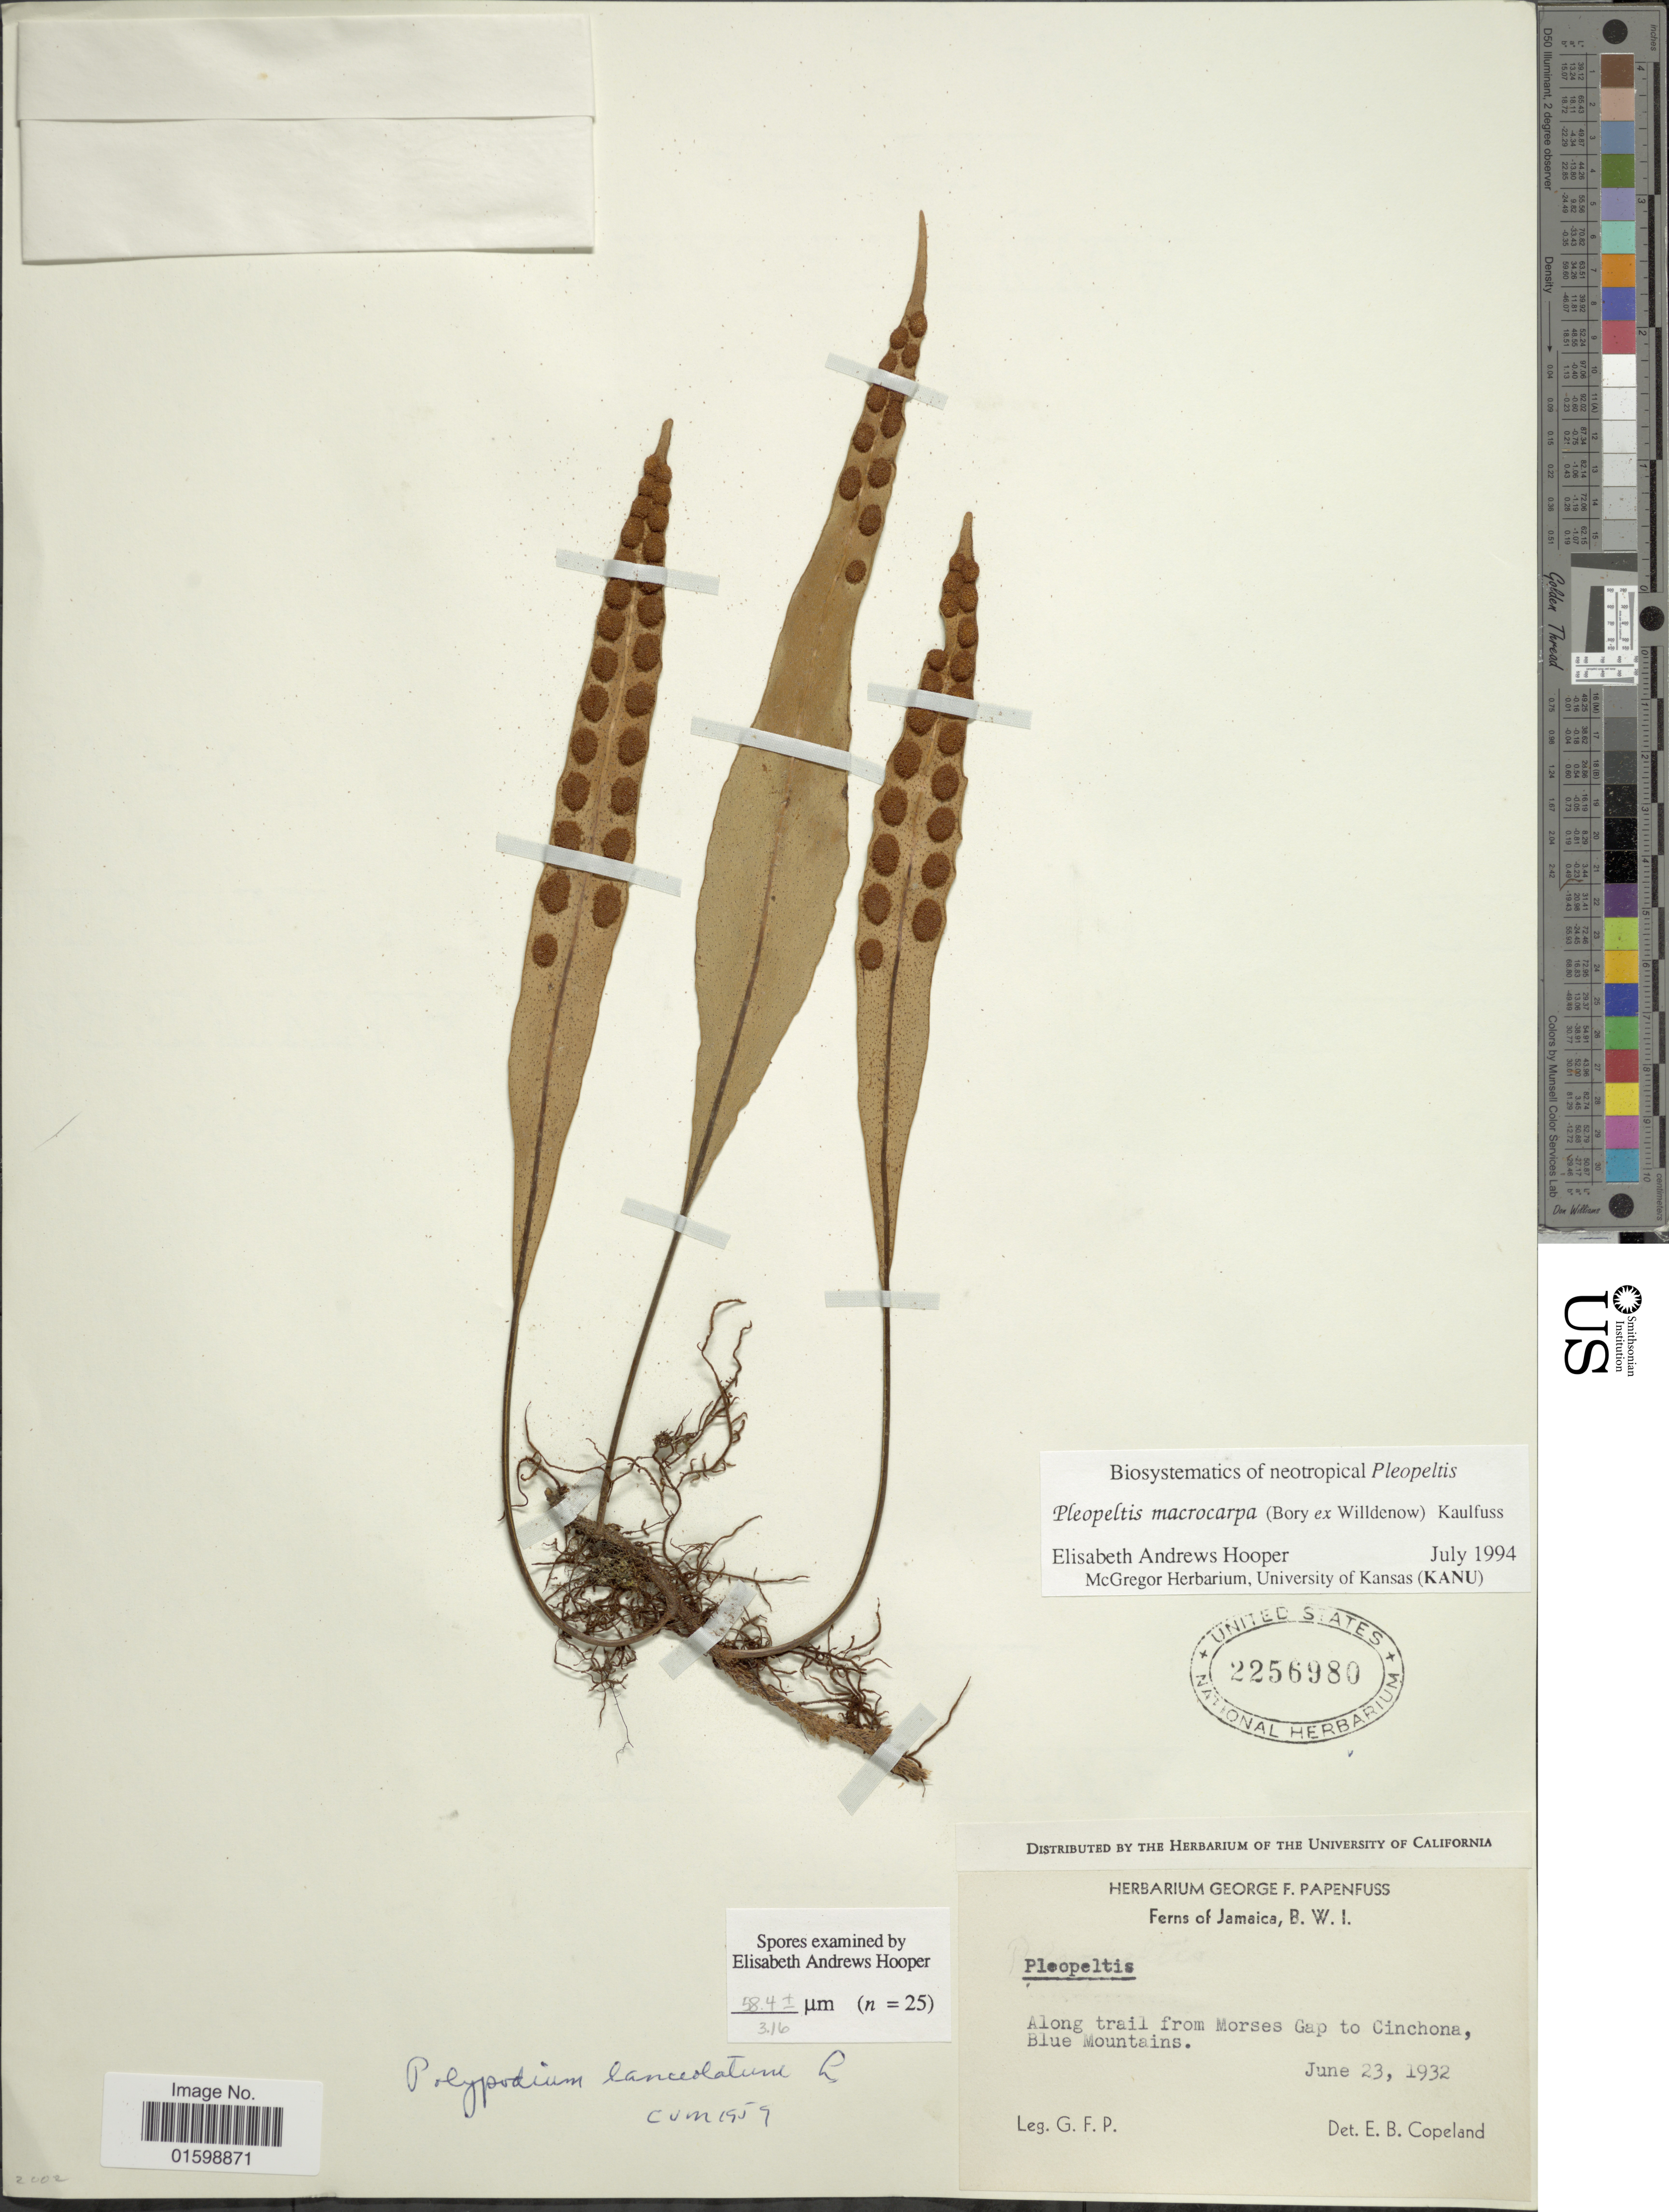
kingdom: Plantae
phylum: Tracheophyta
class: Polypodiopsida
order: Polypodiales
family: Polypodiaceae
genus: Pleopeltis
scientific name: Pleopeltis marginata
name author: A.R. Sm. & Tejero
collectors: G. Papenfuss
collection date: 1932-06-23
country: Jamaica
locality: B. W. I., along trail from Morses Gap to Cinchona, Blue Mountains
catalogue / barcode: US 2256980